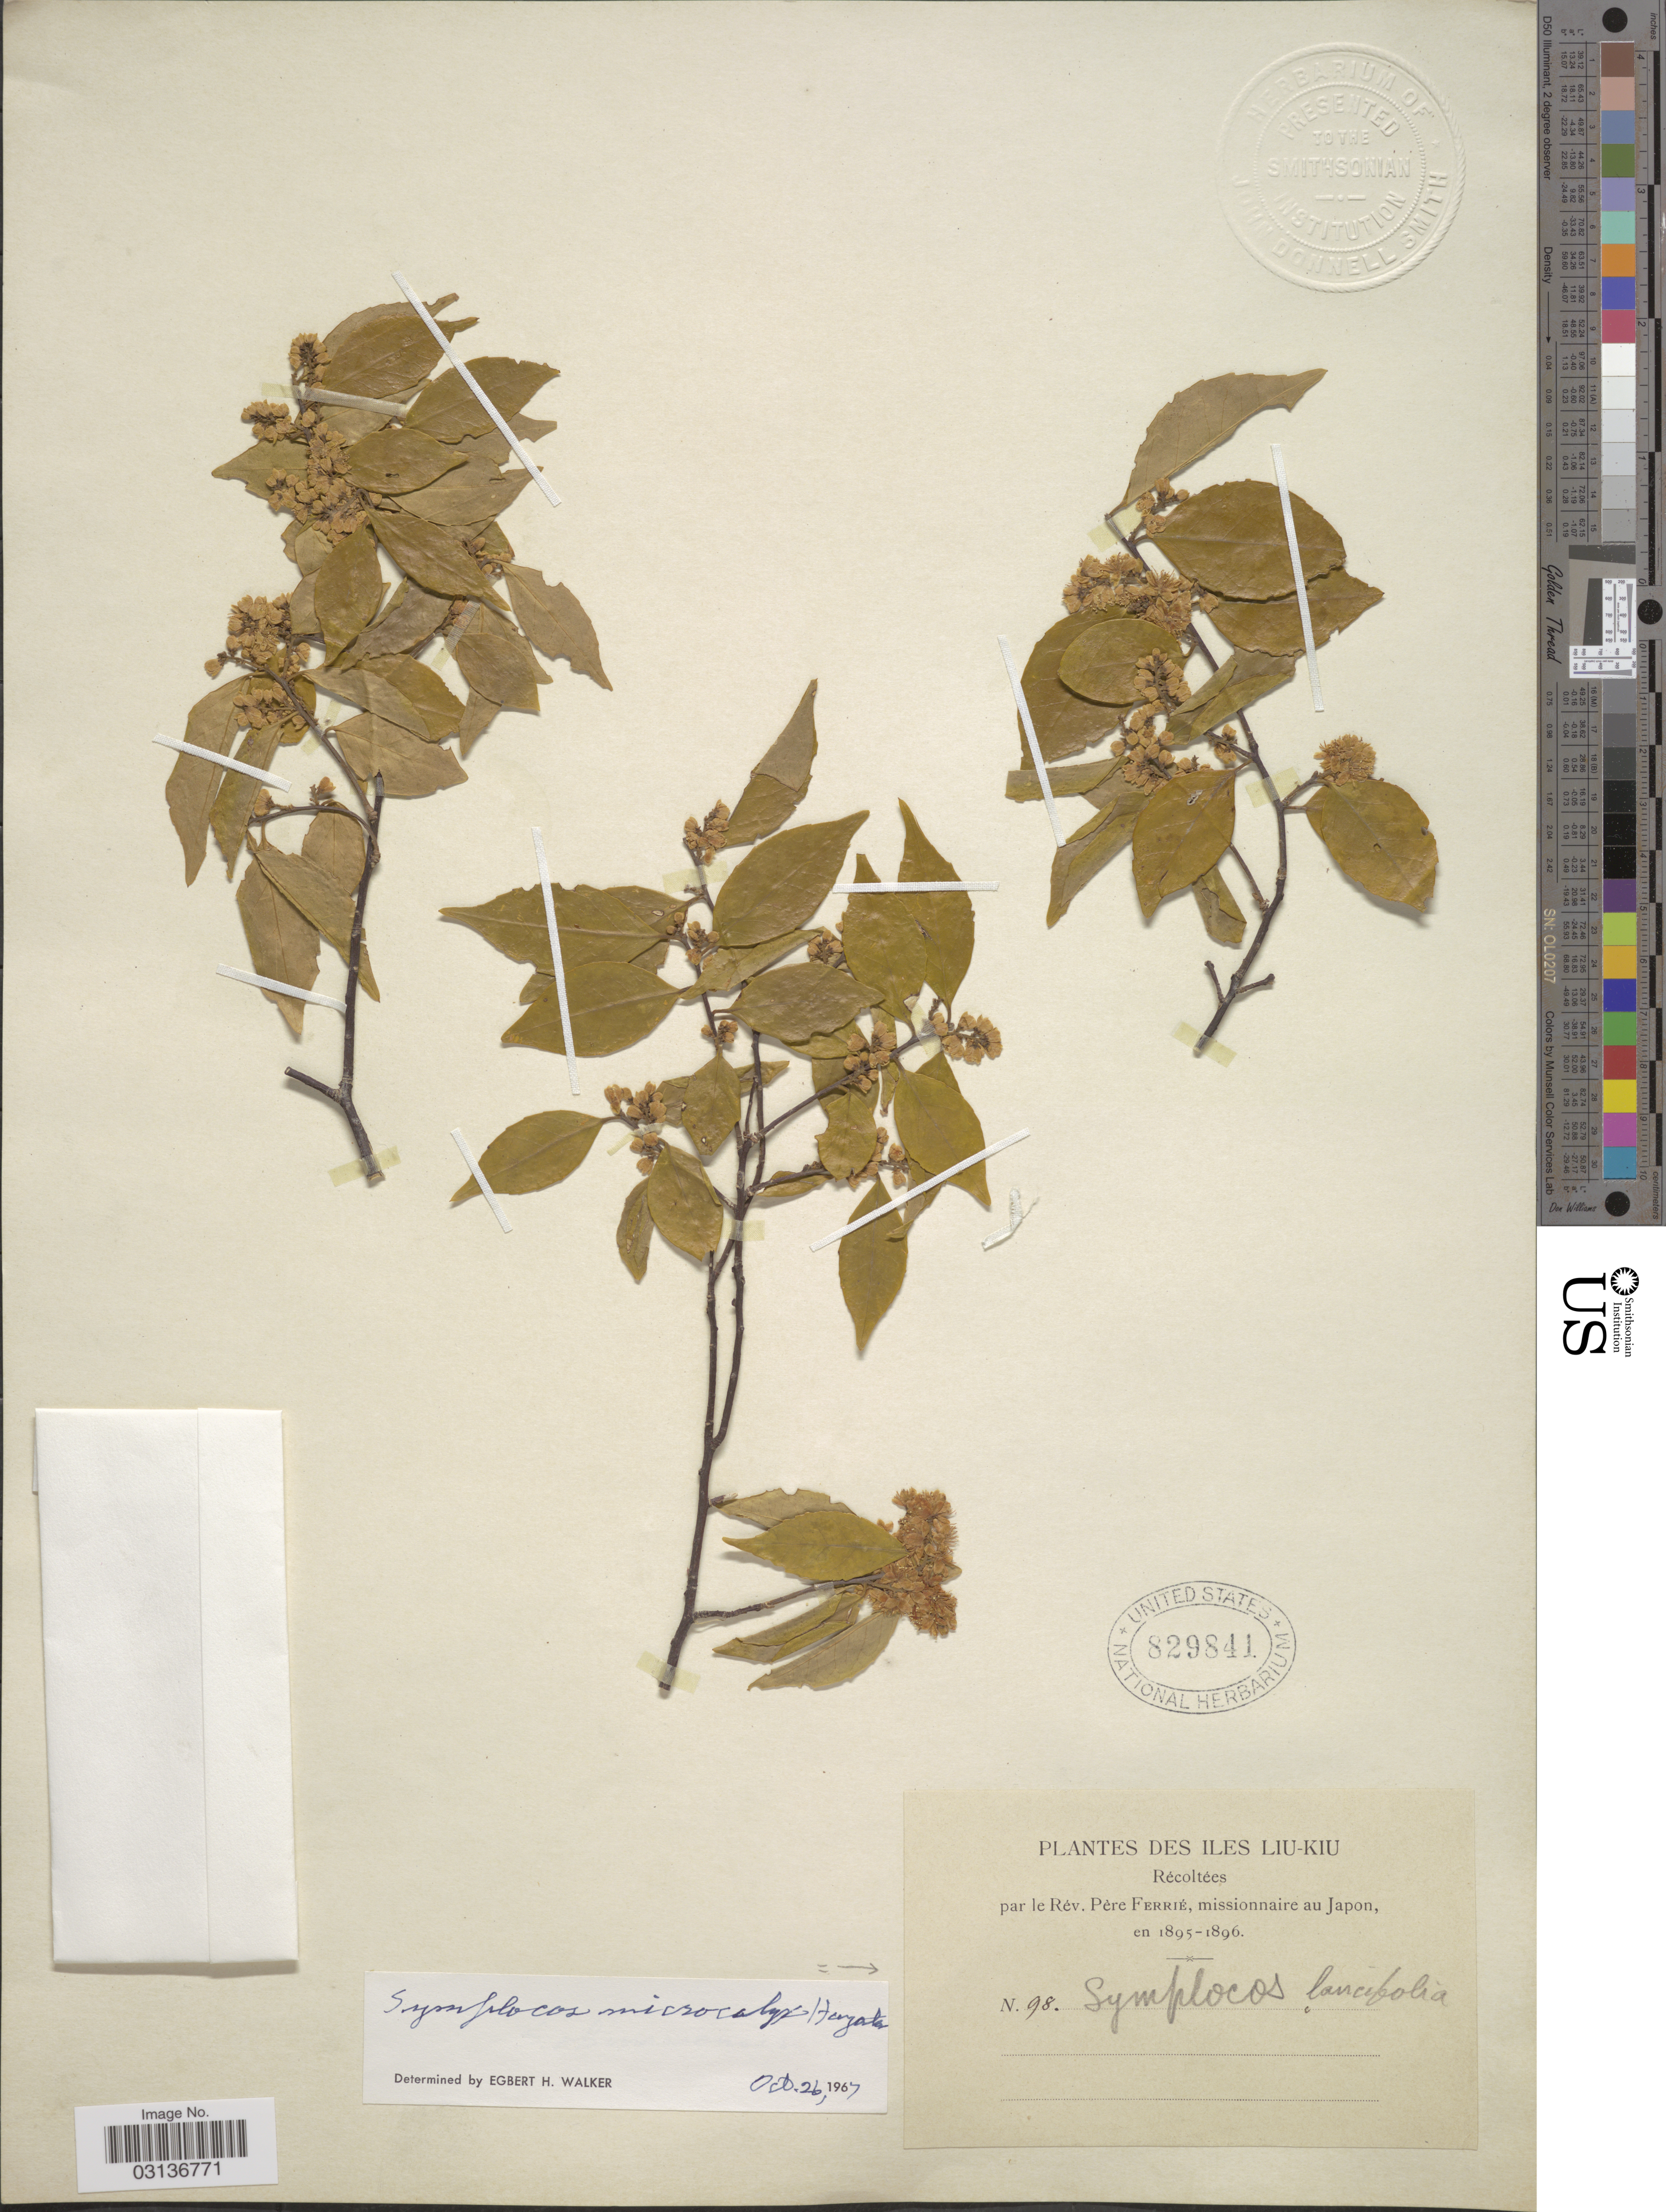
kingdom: Plantae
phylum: Tracheophyta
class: Magnoliopsida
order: Ericales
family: Symplocaceae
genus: Symplocos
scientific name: Symplocos lancifolia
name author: Siebert & Zucc.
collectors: R. Ferrié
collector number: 98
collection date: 1895/1896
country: Japan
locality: Iles Liu-Kiu.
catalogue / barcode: US 829841